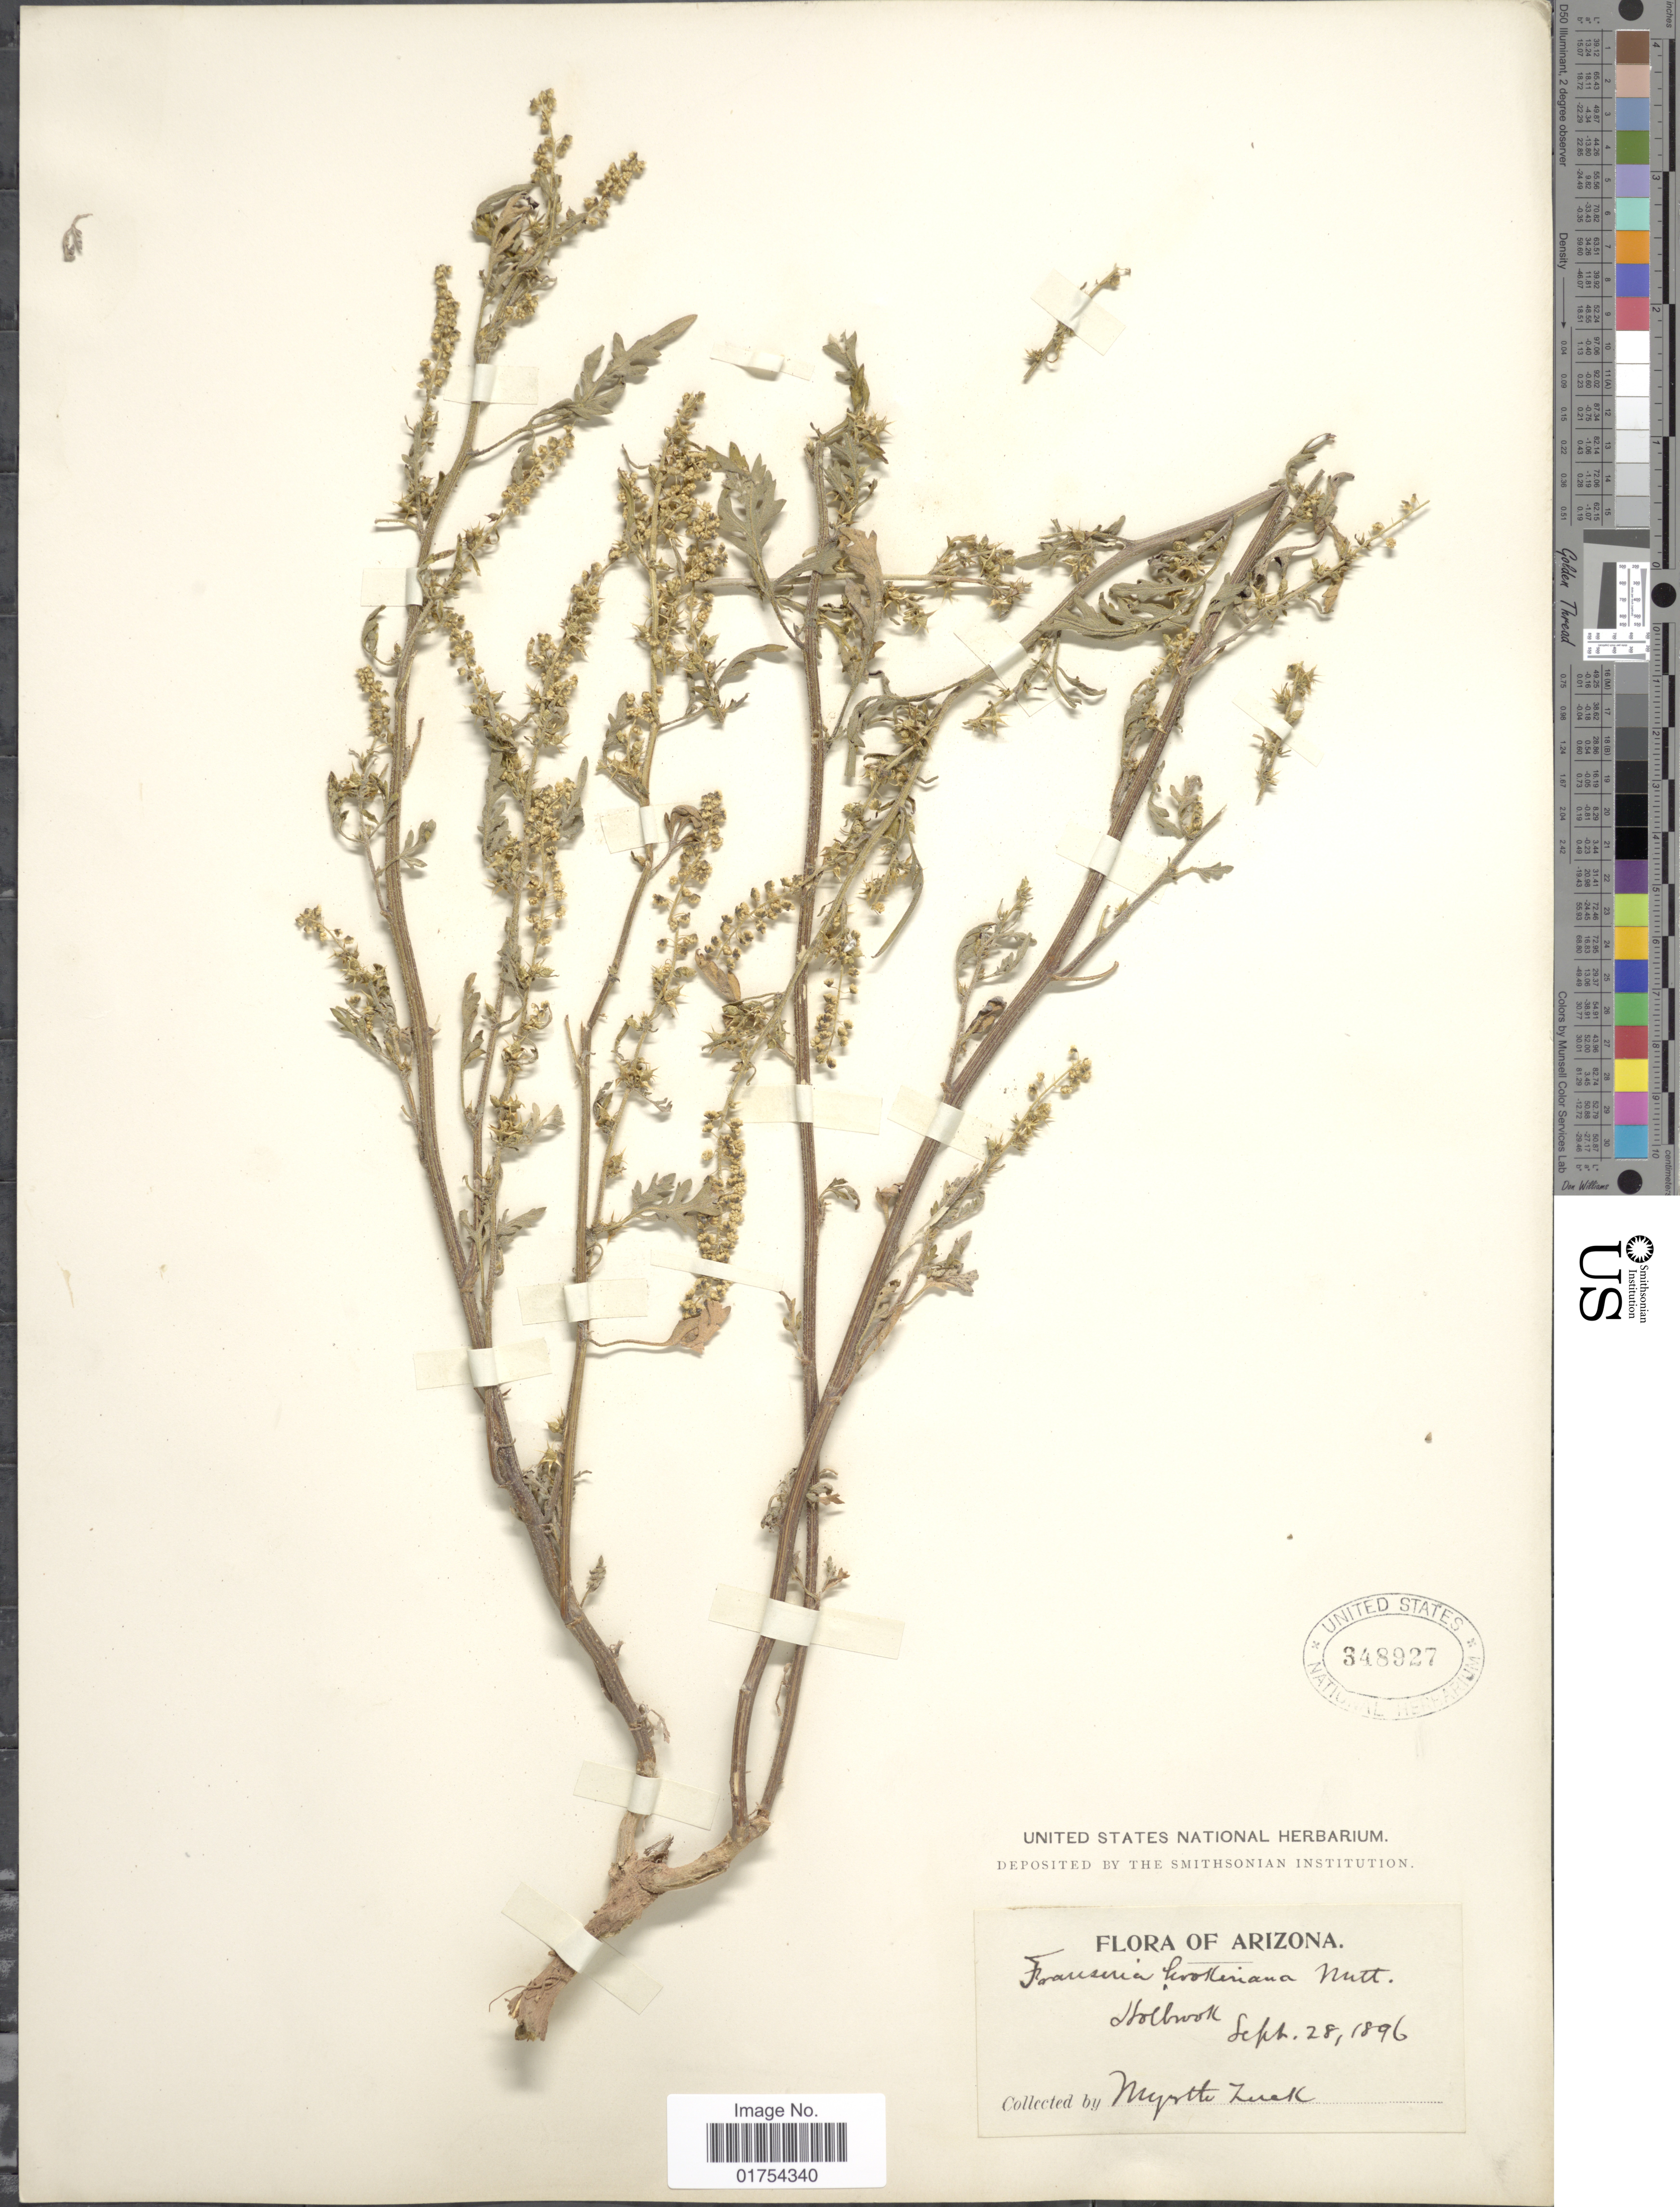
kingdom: Plantae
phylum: Tracheophyta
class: Magnoliopsida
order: Asterales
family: Asteraceae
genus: Franseria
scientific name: Franseria acanthicarpa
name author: Coville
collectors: M. Zuck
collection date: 1896-09-28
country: United States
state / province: Arizona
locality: Holbrook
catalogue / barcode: US 348927